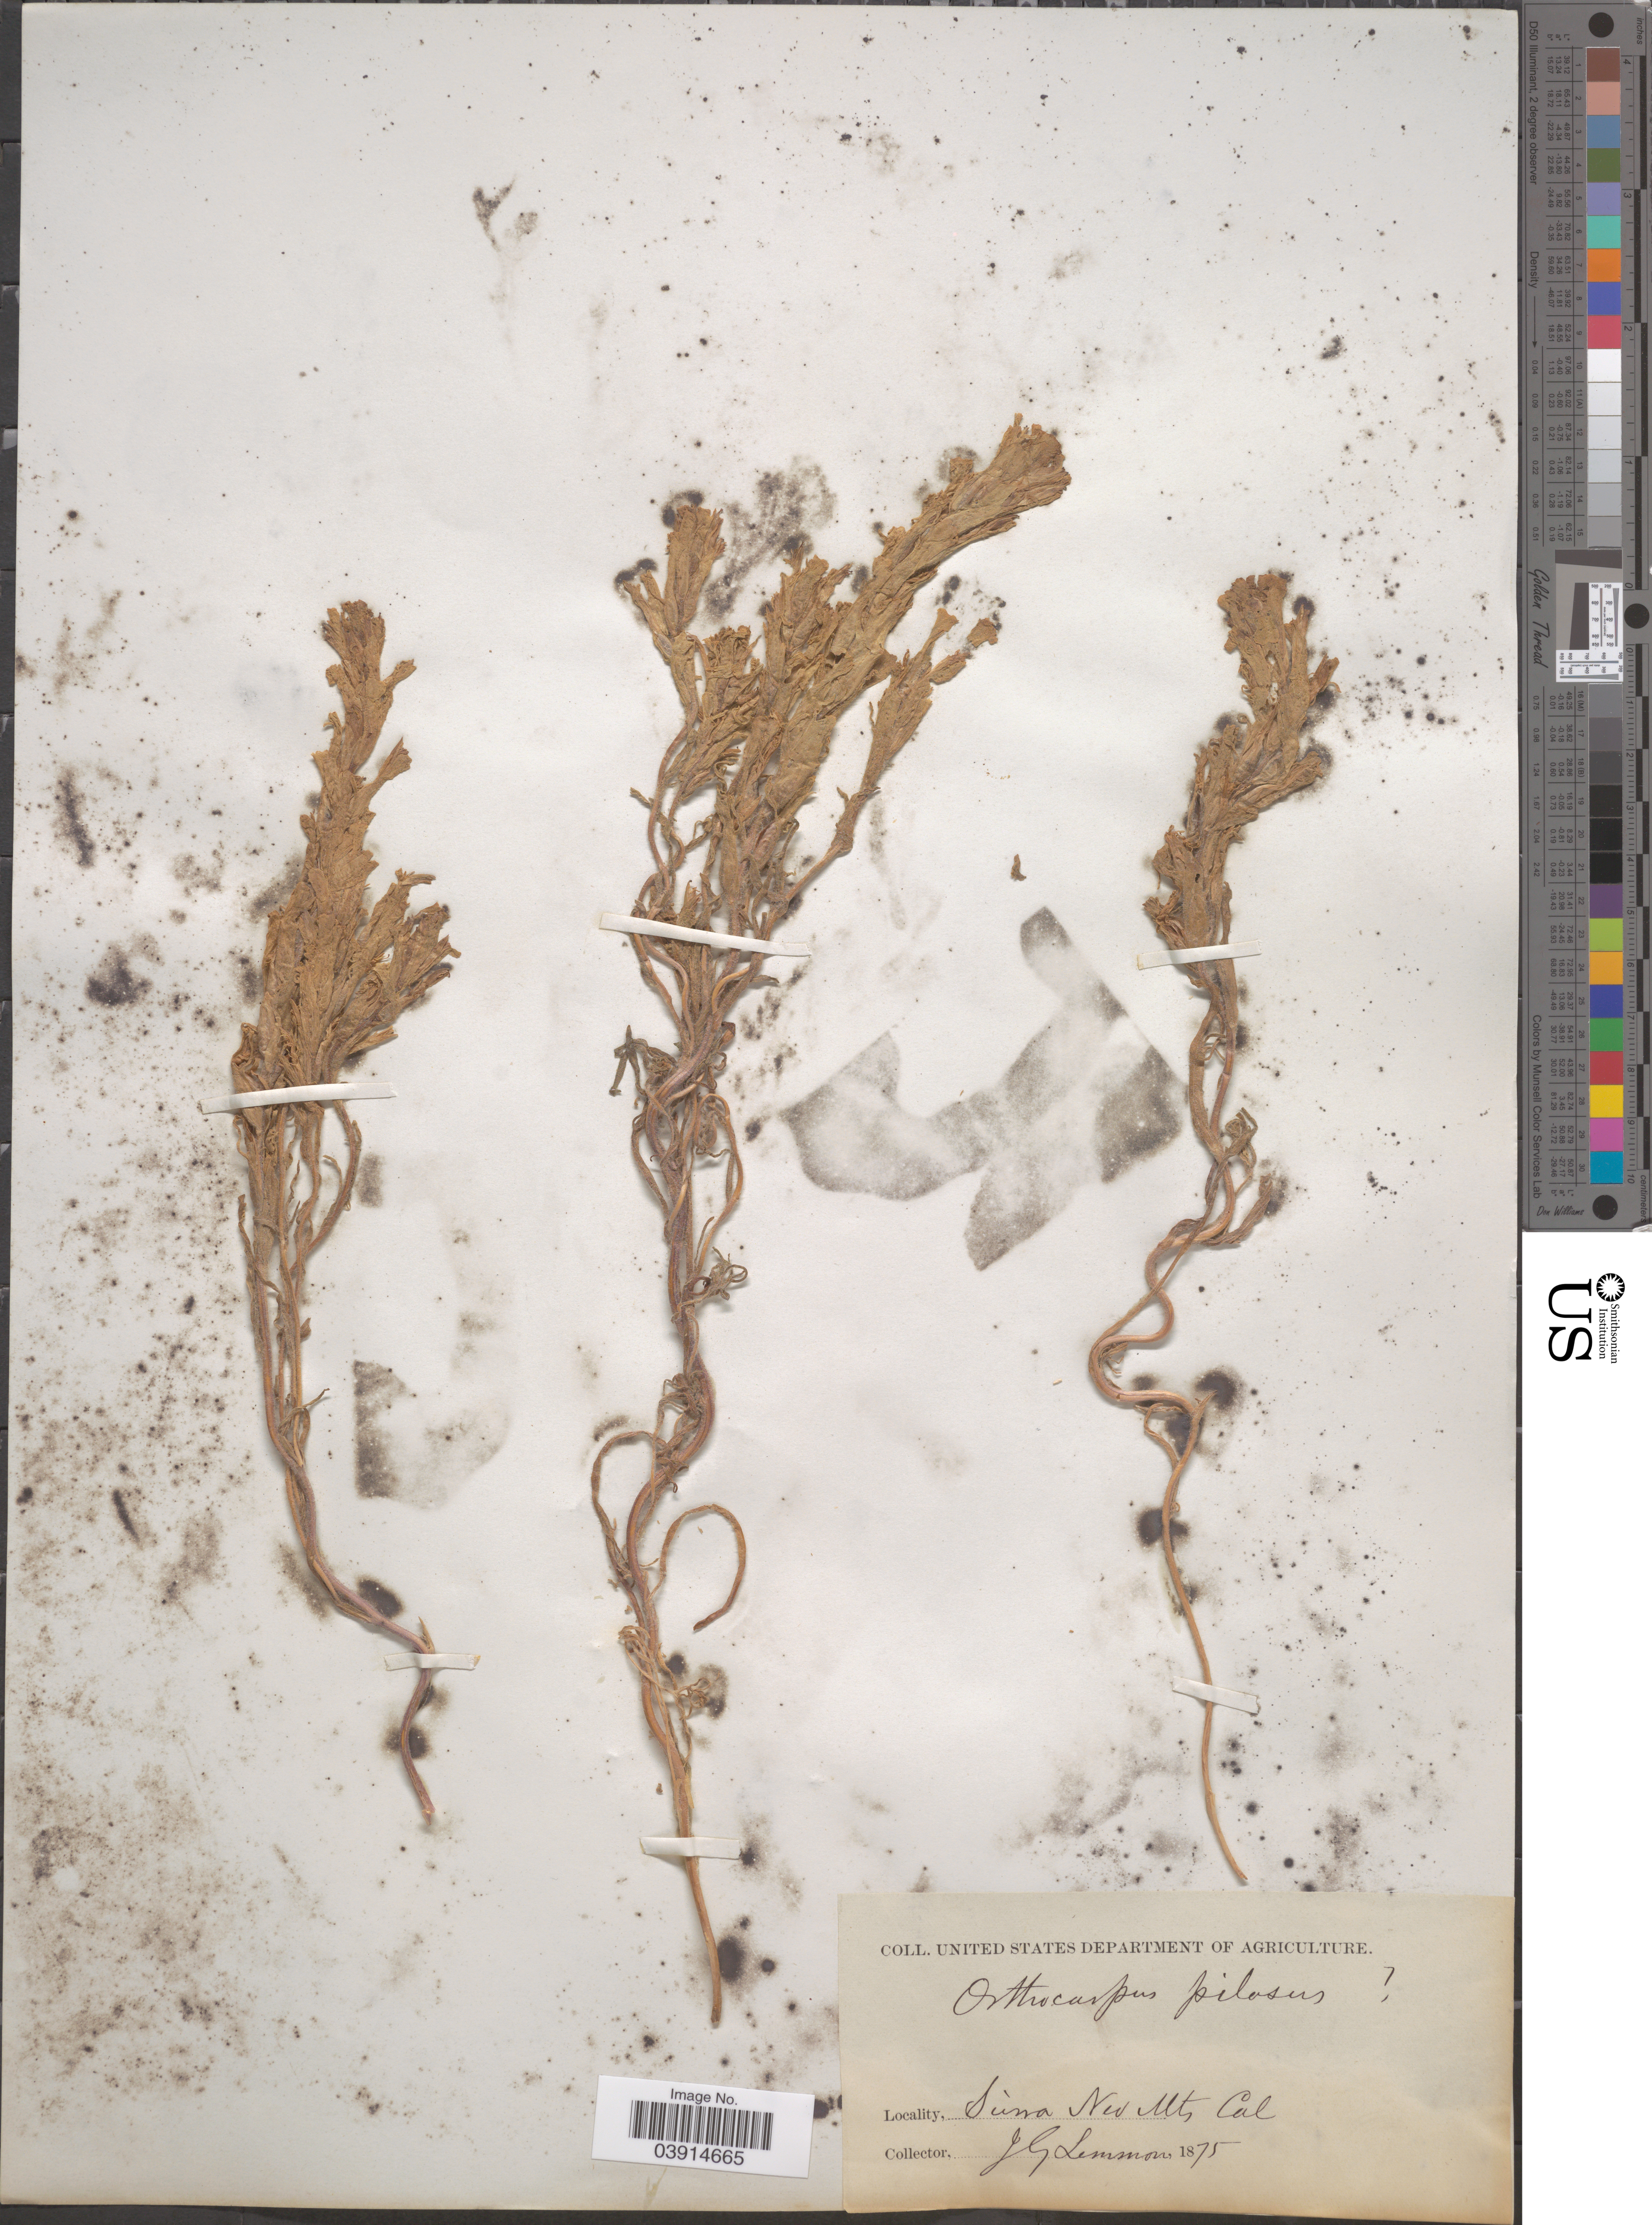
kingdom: Plantae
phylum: Tracheophyta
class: Magnoliopsida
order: Lamiales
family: Orobanchaceae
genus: Castilleja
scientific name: Castilleja sp.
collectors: J. Lemmon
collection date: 1875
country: United States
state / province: California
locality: Sierra Nev Mts.